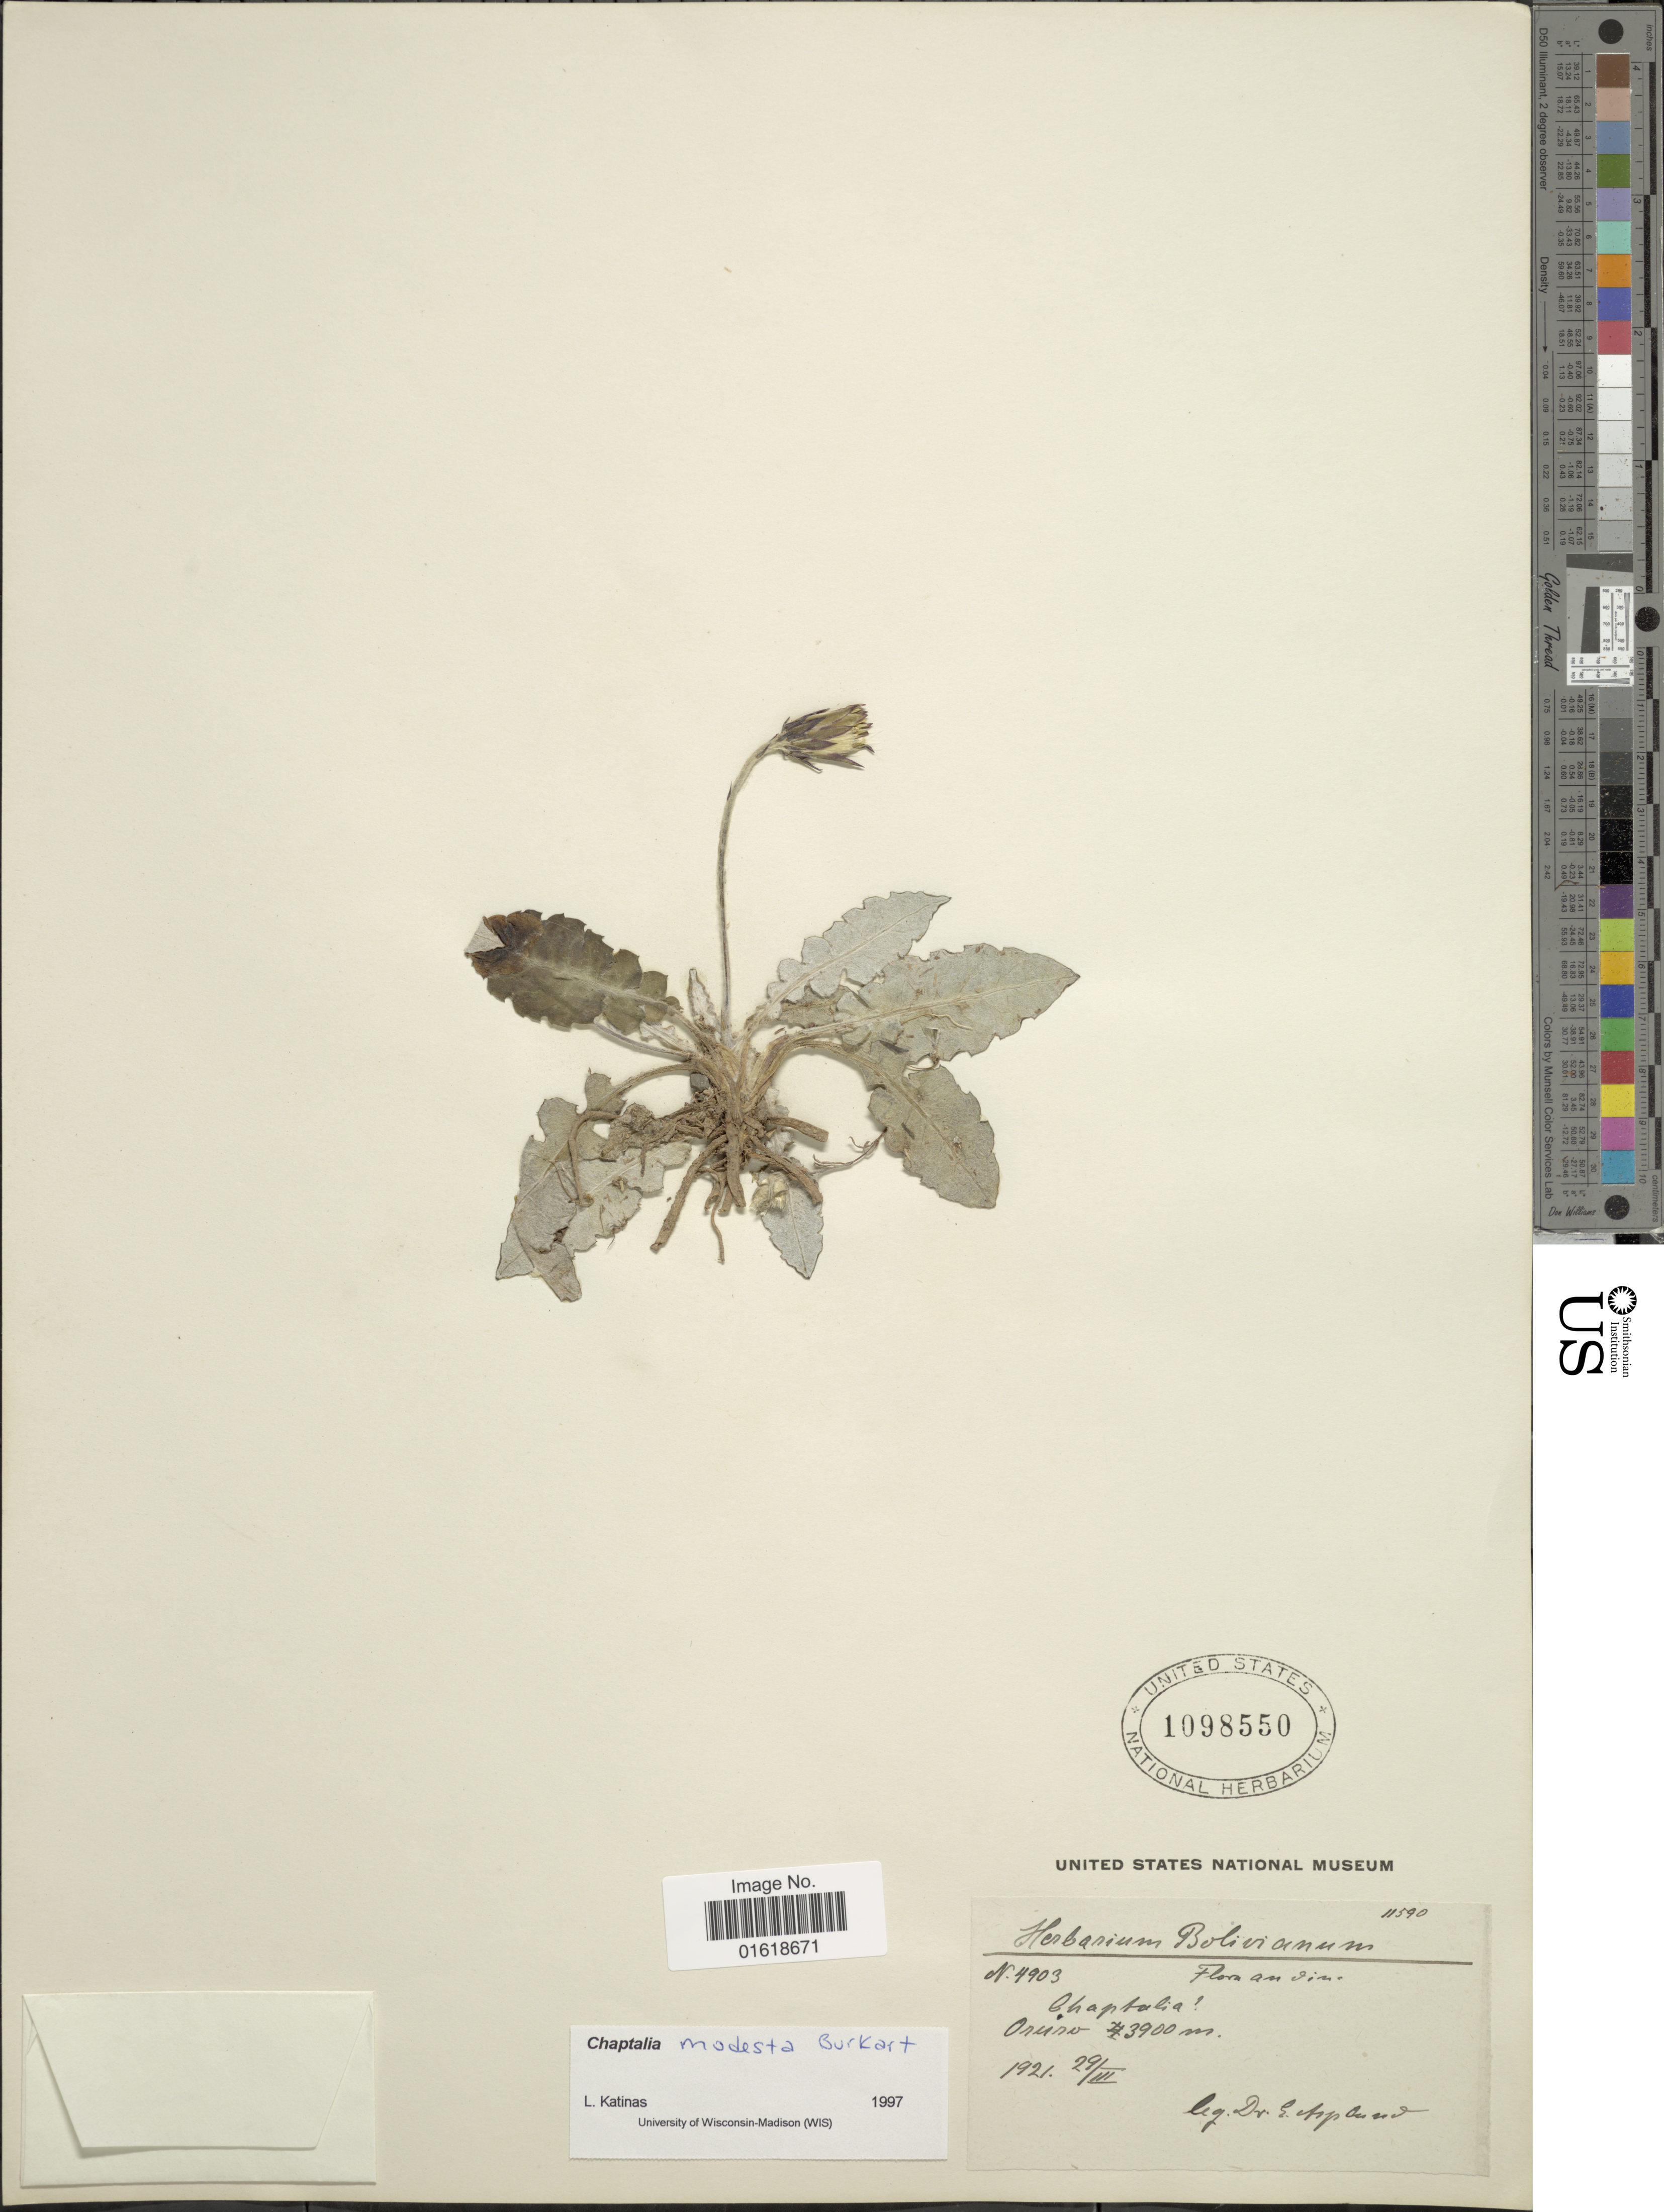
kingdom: Plantae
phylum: Tracheophyta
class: Magnoliopsida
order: Asterales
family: Asteraceae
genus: Chaptalia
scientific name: Chaptalia modesta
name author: Burkart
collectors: E. Asplund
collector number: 4903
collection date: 1921-03-29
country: Bolivia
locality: Andin. Chaptalia. Oruro.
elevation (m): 3900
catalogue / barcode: US 1098550